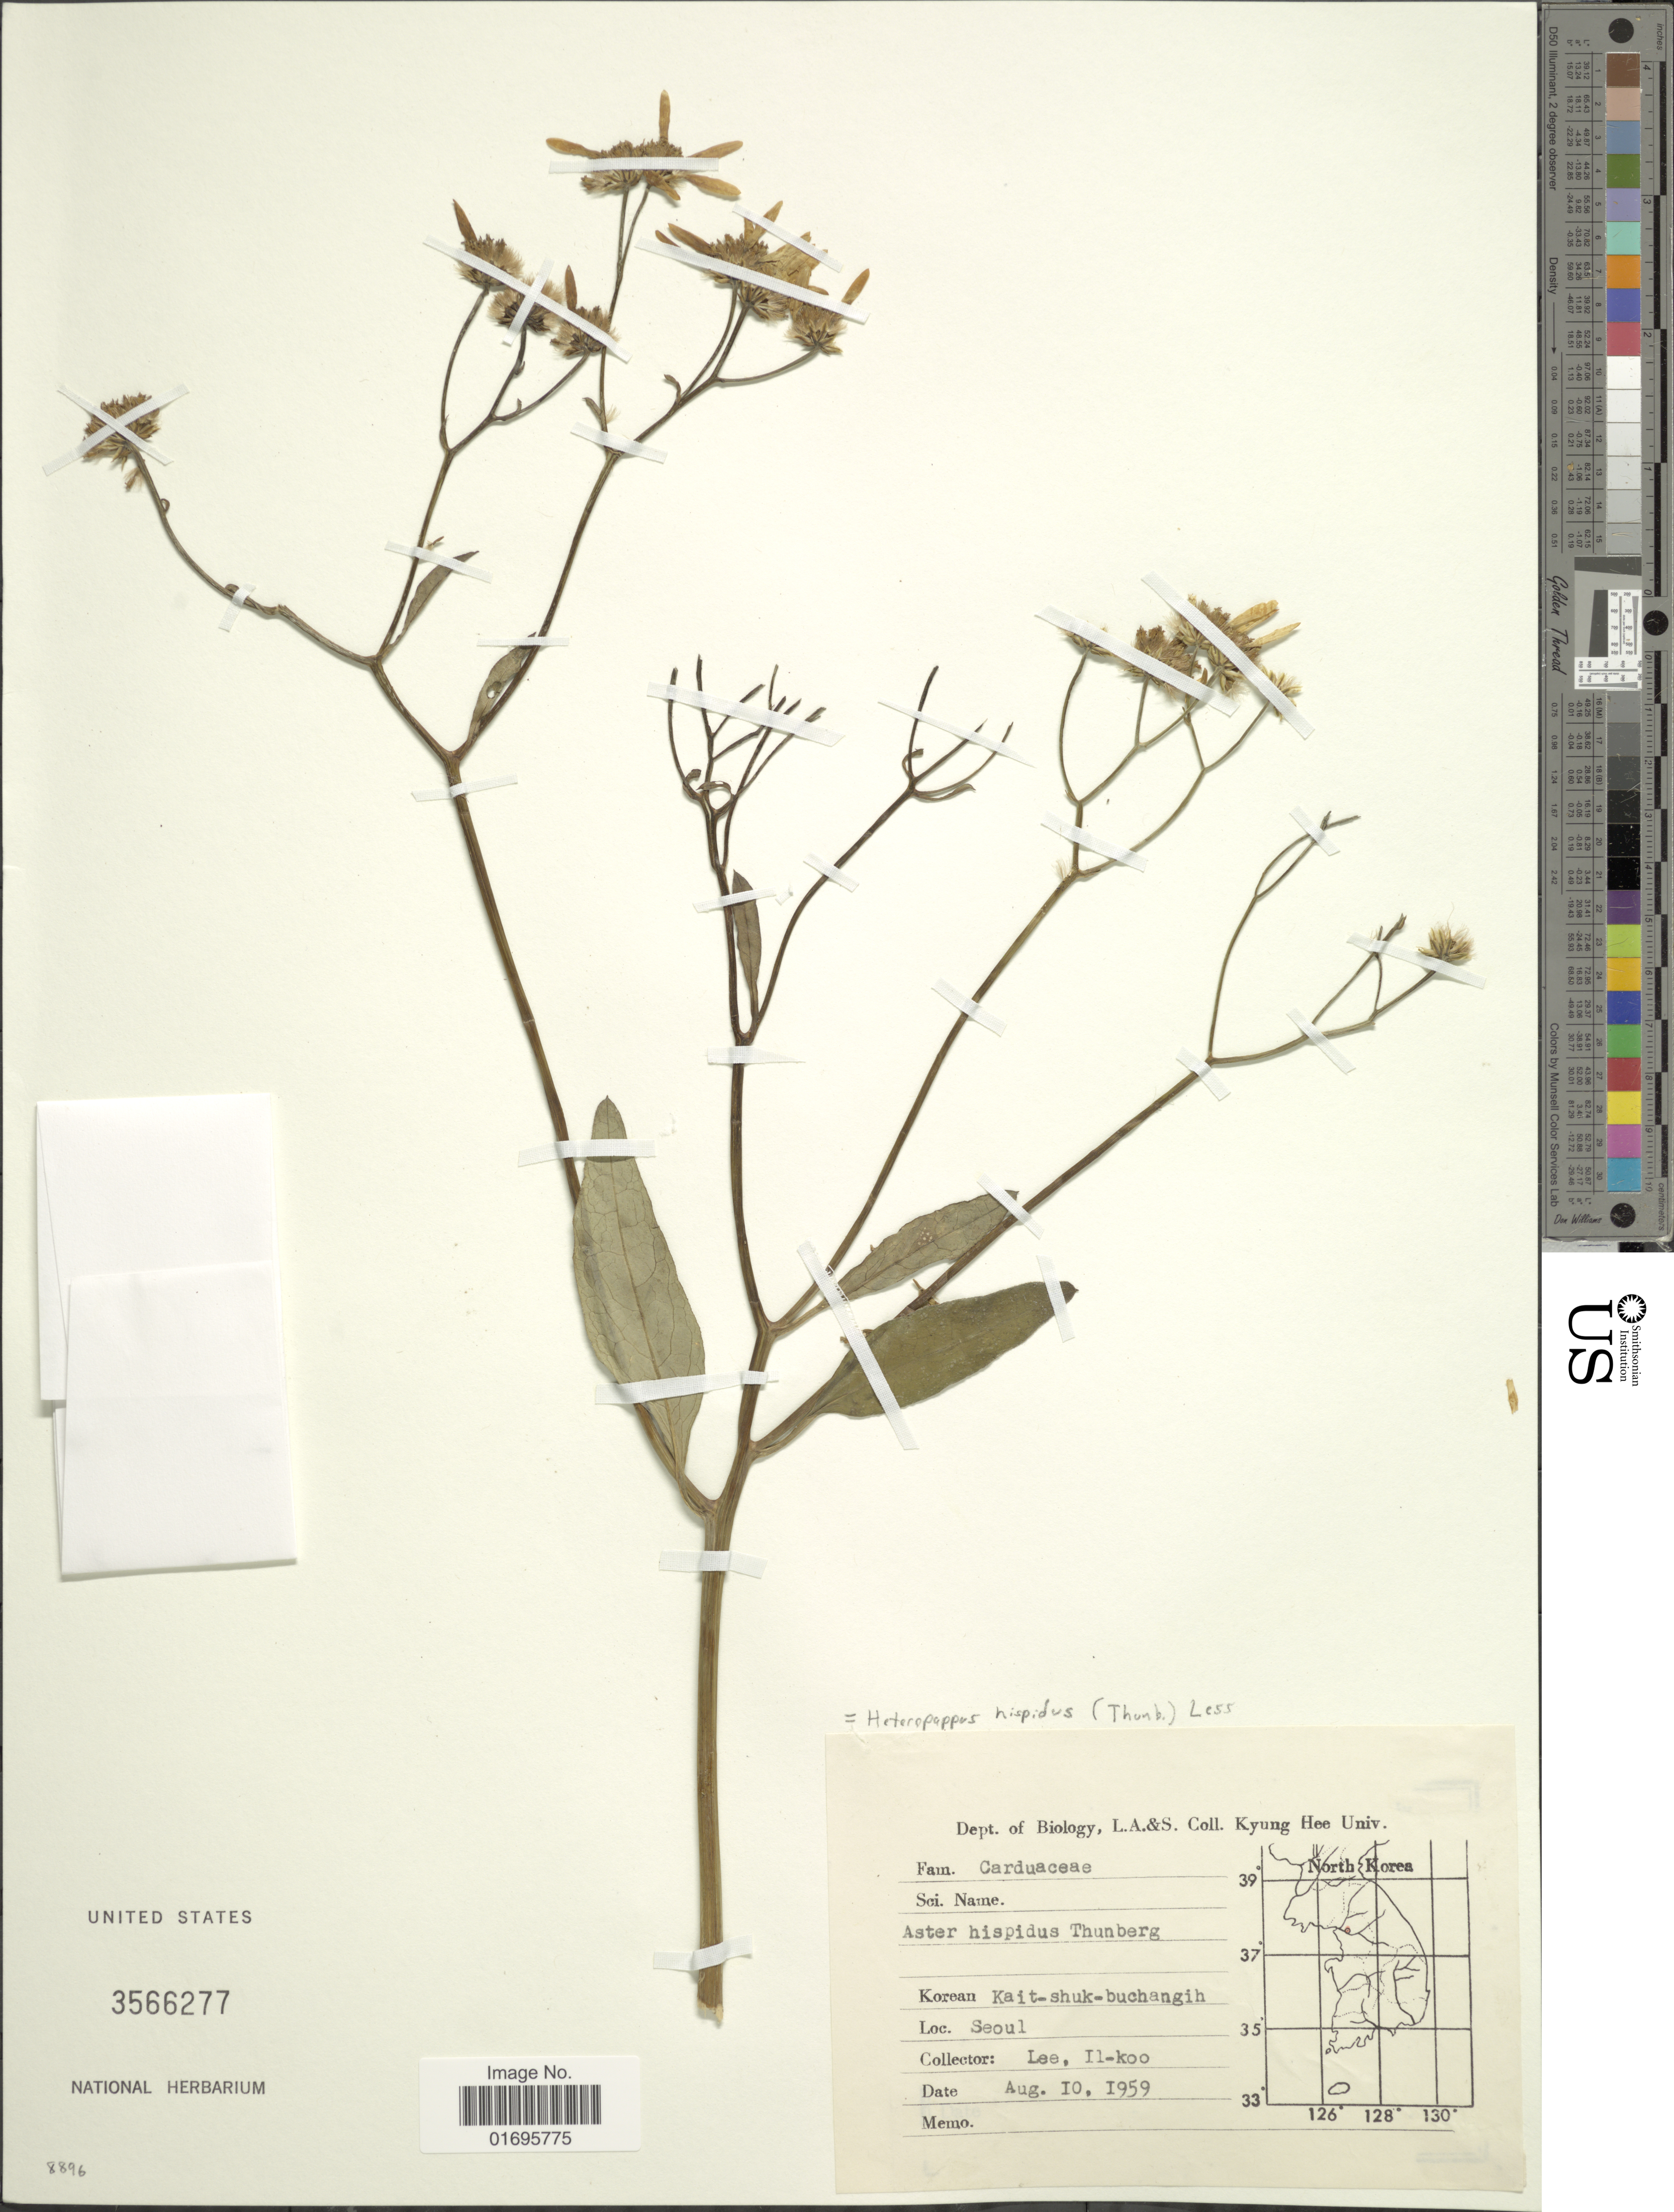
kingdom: Plantae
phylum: Tracheophyta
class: Magnoliopsida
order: Asterales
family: Asteraceae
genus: Heteropappus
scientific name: Heteropappus hispidus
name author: (Thunb.) Less.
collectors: I. Lee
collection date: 1959-08-10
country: South Korea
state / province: Seoul Special City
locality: Korean. Kait-shuk-buchangih. Seoul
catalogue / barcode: US 3566277